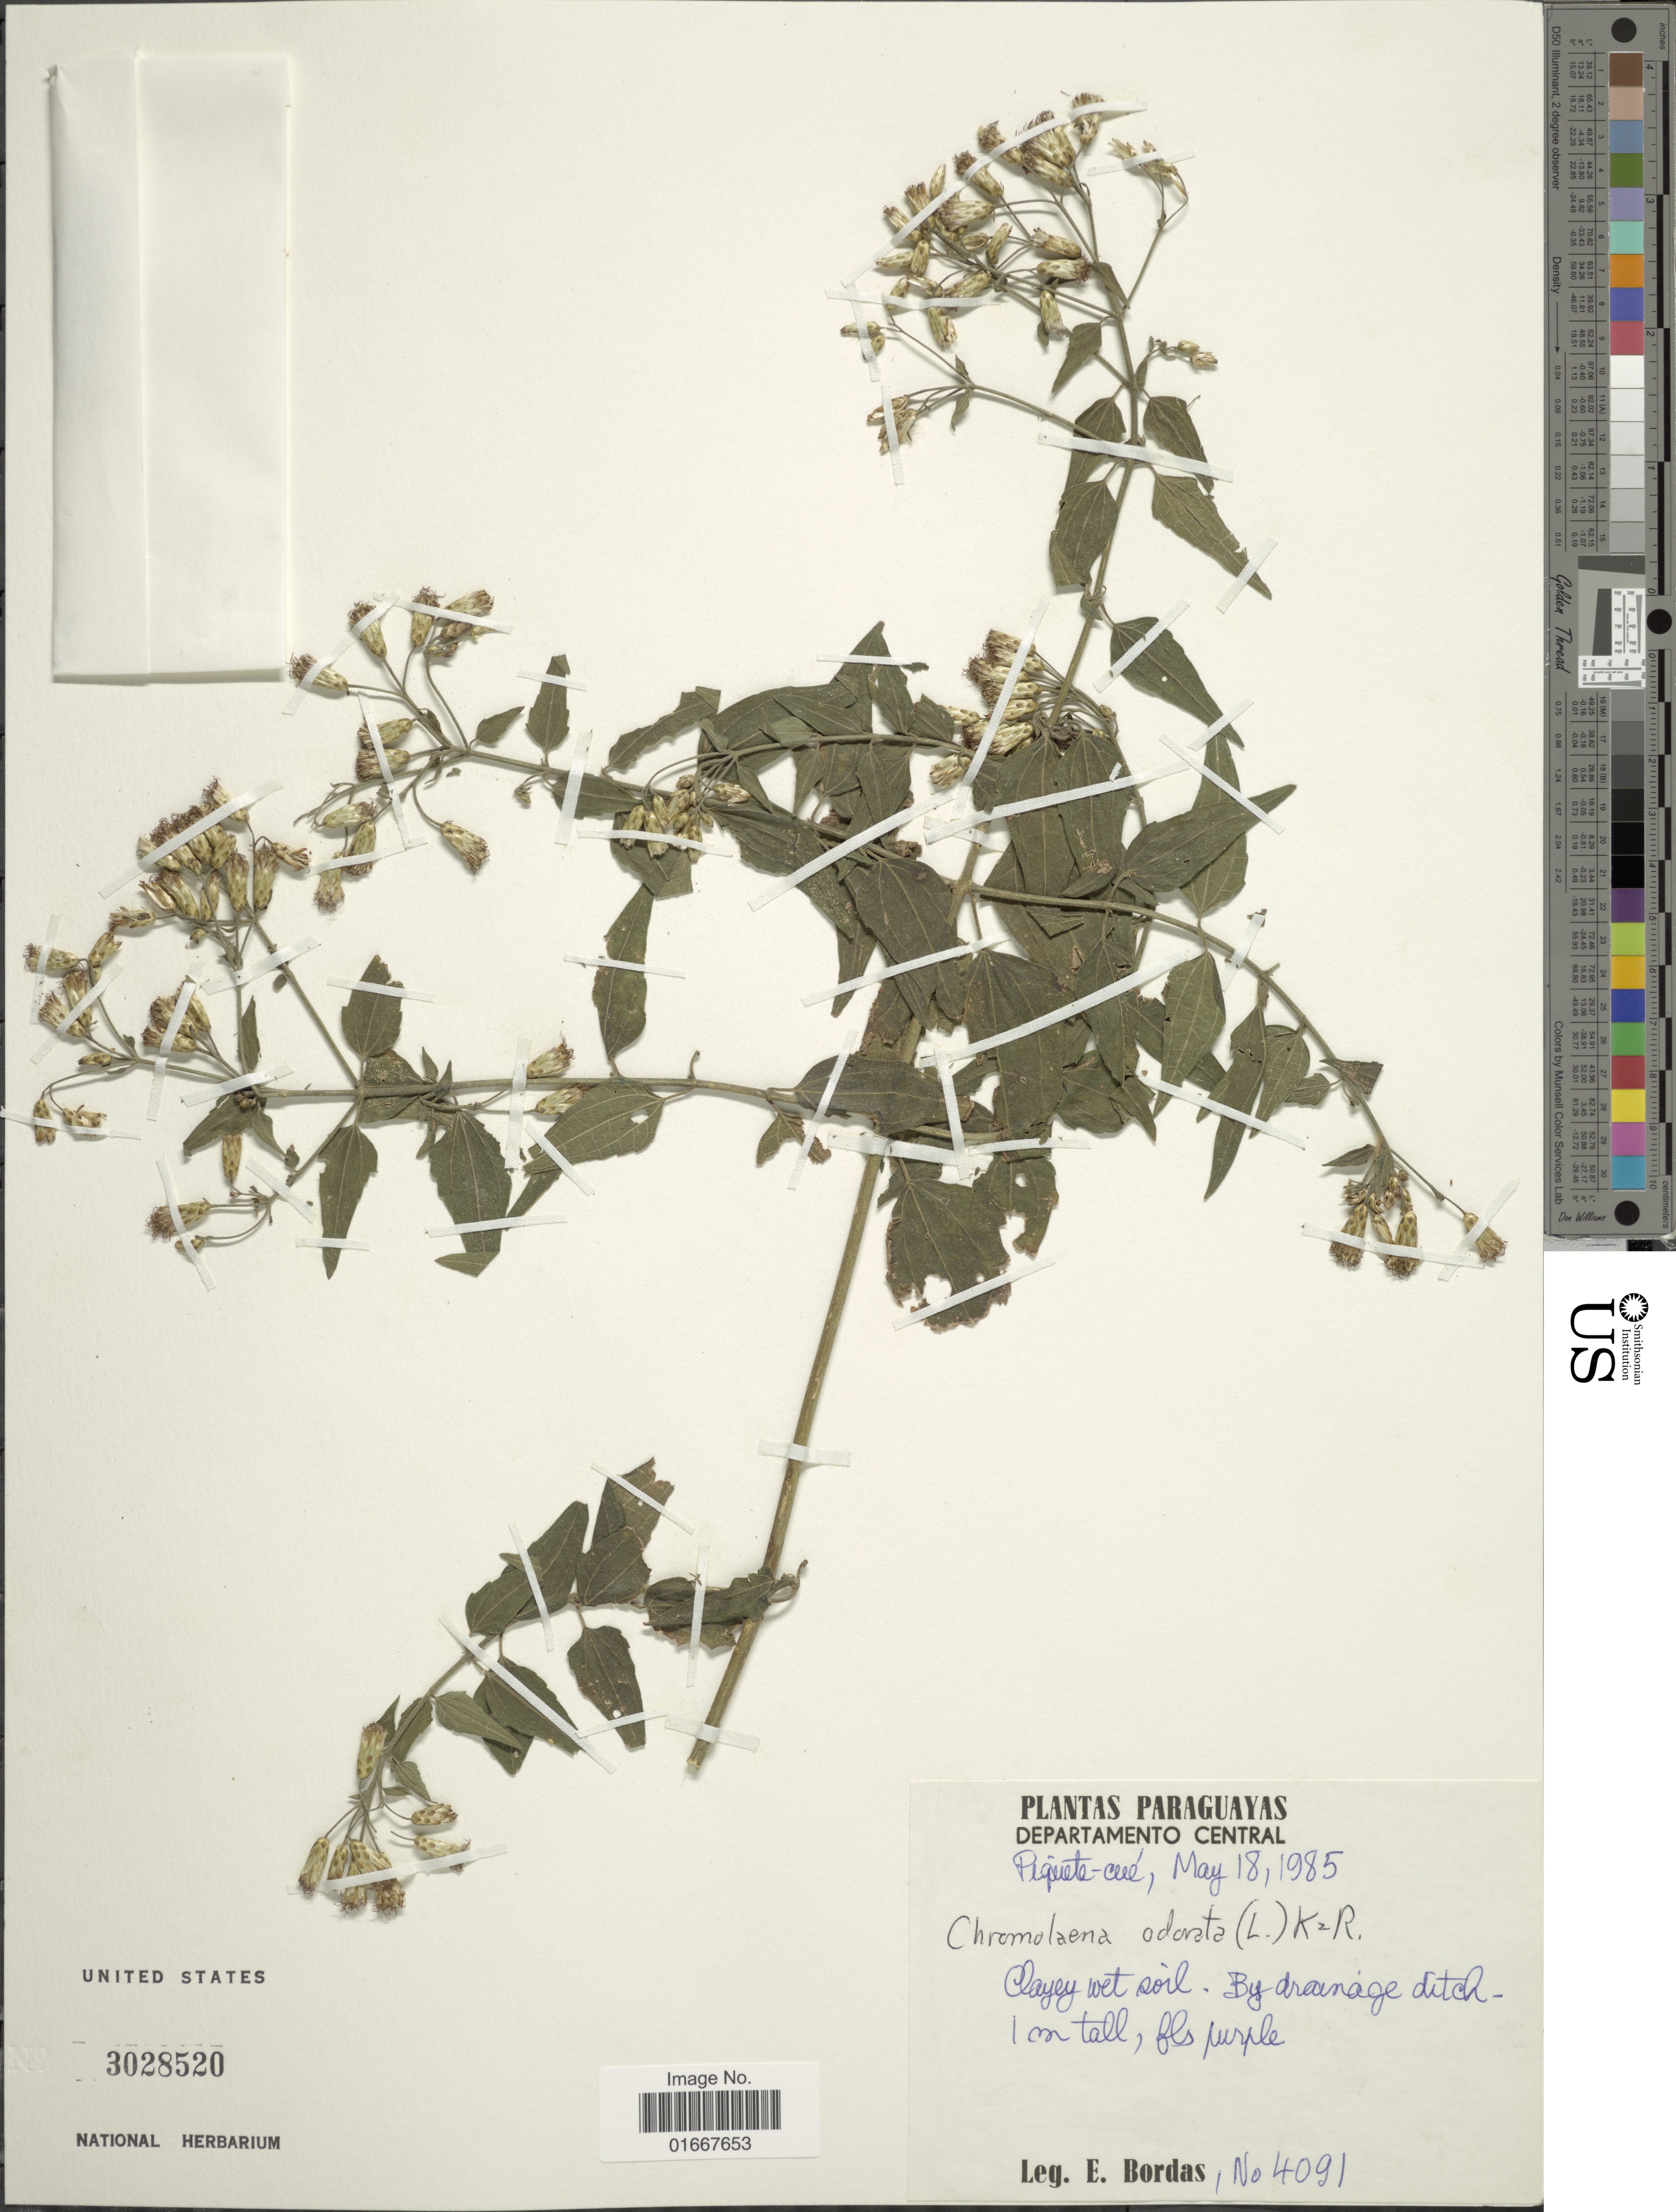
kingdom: Plantae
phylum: Tracheophyta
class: Magnoliopsida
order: Asterales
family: Asteraceae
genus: Chromolaena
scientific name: Chromolaena odorata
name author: (L.) R.M. King & H. Rob.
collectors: E. Bordas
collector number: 4091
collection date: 1985-05-18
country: Paraguay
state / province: Central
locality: Piquete-cué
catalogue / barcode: US 3028520